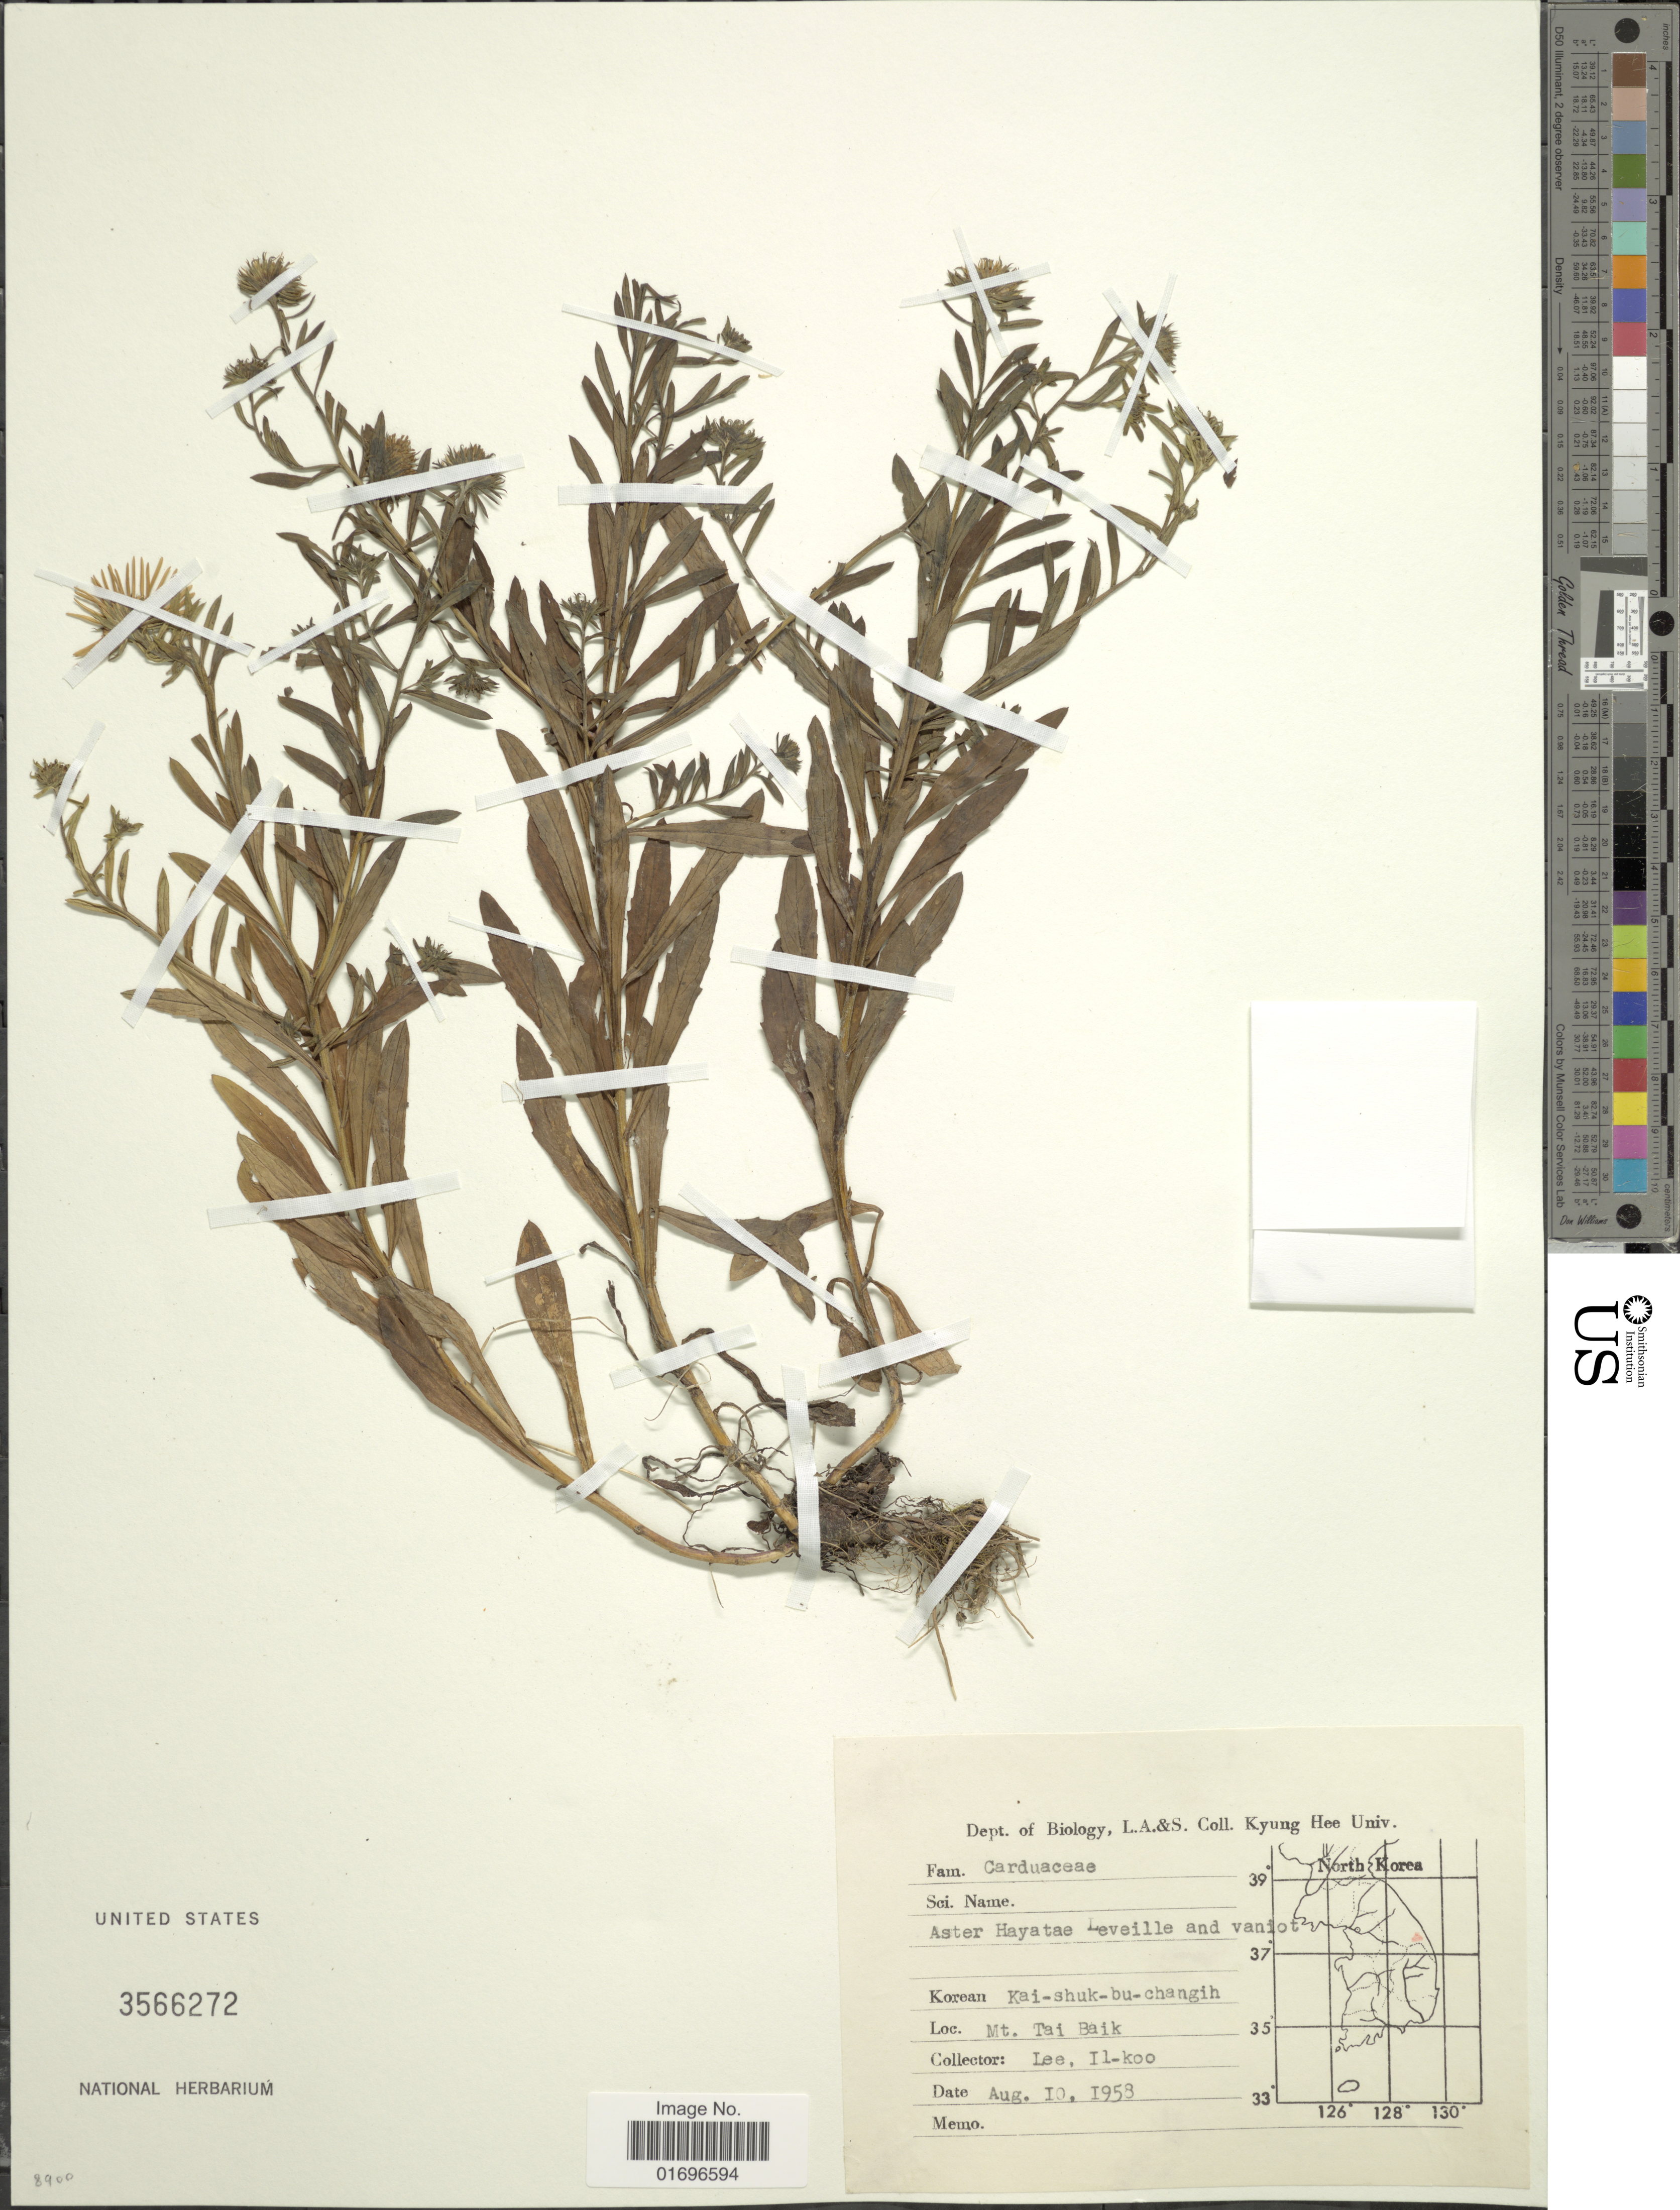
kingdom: Plantae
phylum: Tracheophyta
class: Magnoliopsida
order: Asterales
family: Asteraceae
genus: Aster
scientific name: Aster hayatae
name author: H. Lév. & Vaniot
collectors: I. Lee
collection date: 1958-08-10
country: South Korea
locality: Koreau Kai-shuk-bu-changih. Mt. Tai Baik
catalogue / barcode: US 3566272